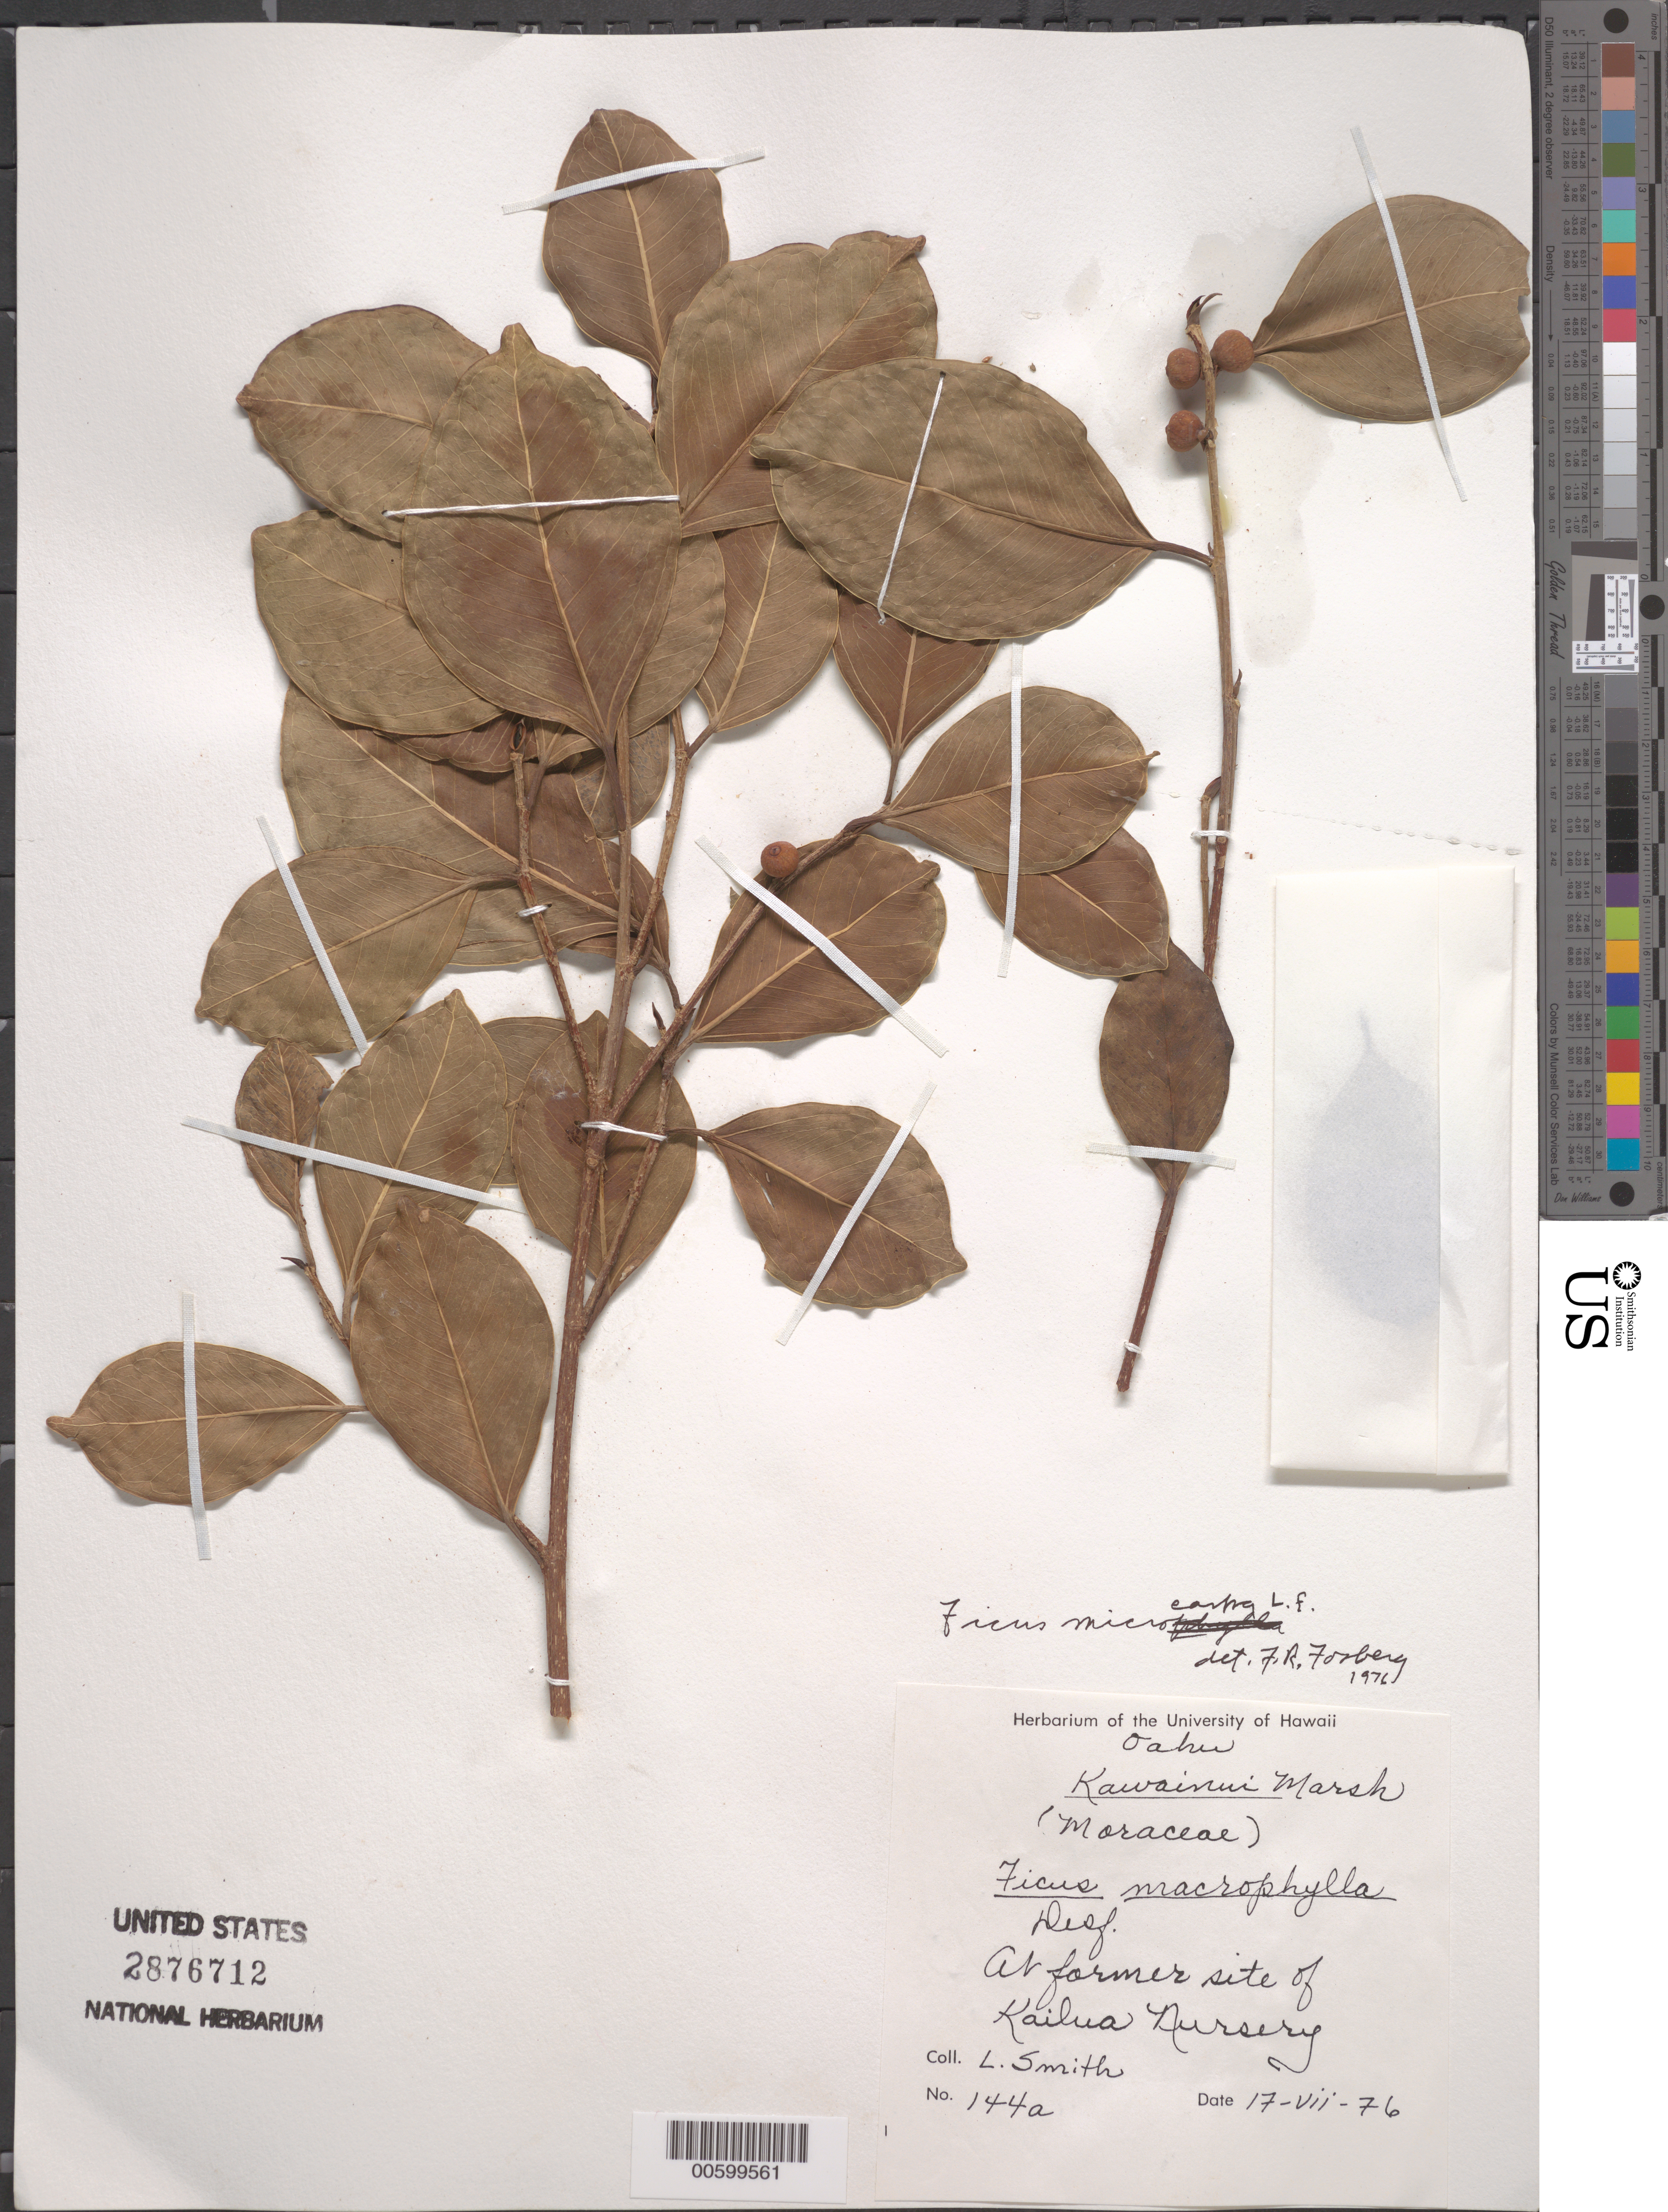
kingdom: Plantae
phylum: Tracheophyta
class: Magnoliopsida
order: Rosales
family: Moraceae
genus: Ficus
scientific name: Ficus microcarpa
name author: L. f.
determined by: Fosberg, F. R.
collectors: L. Smith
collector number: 144a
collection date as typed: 17 Jul 1976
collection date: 1976-07-17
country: United States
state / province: Hawaii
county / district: Honolulu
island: Oahu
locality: Kawainui Marsh, At former site of Kailua Nursery.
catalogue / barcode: US 2876712